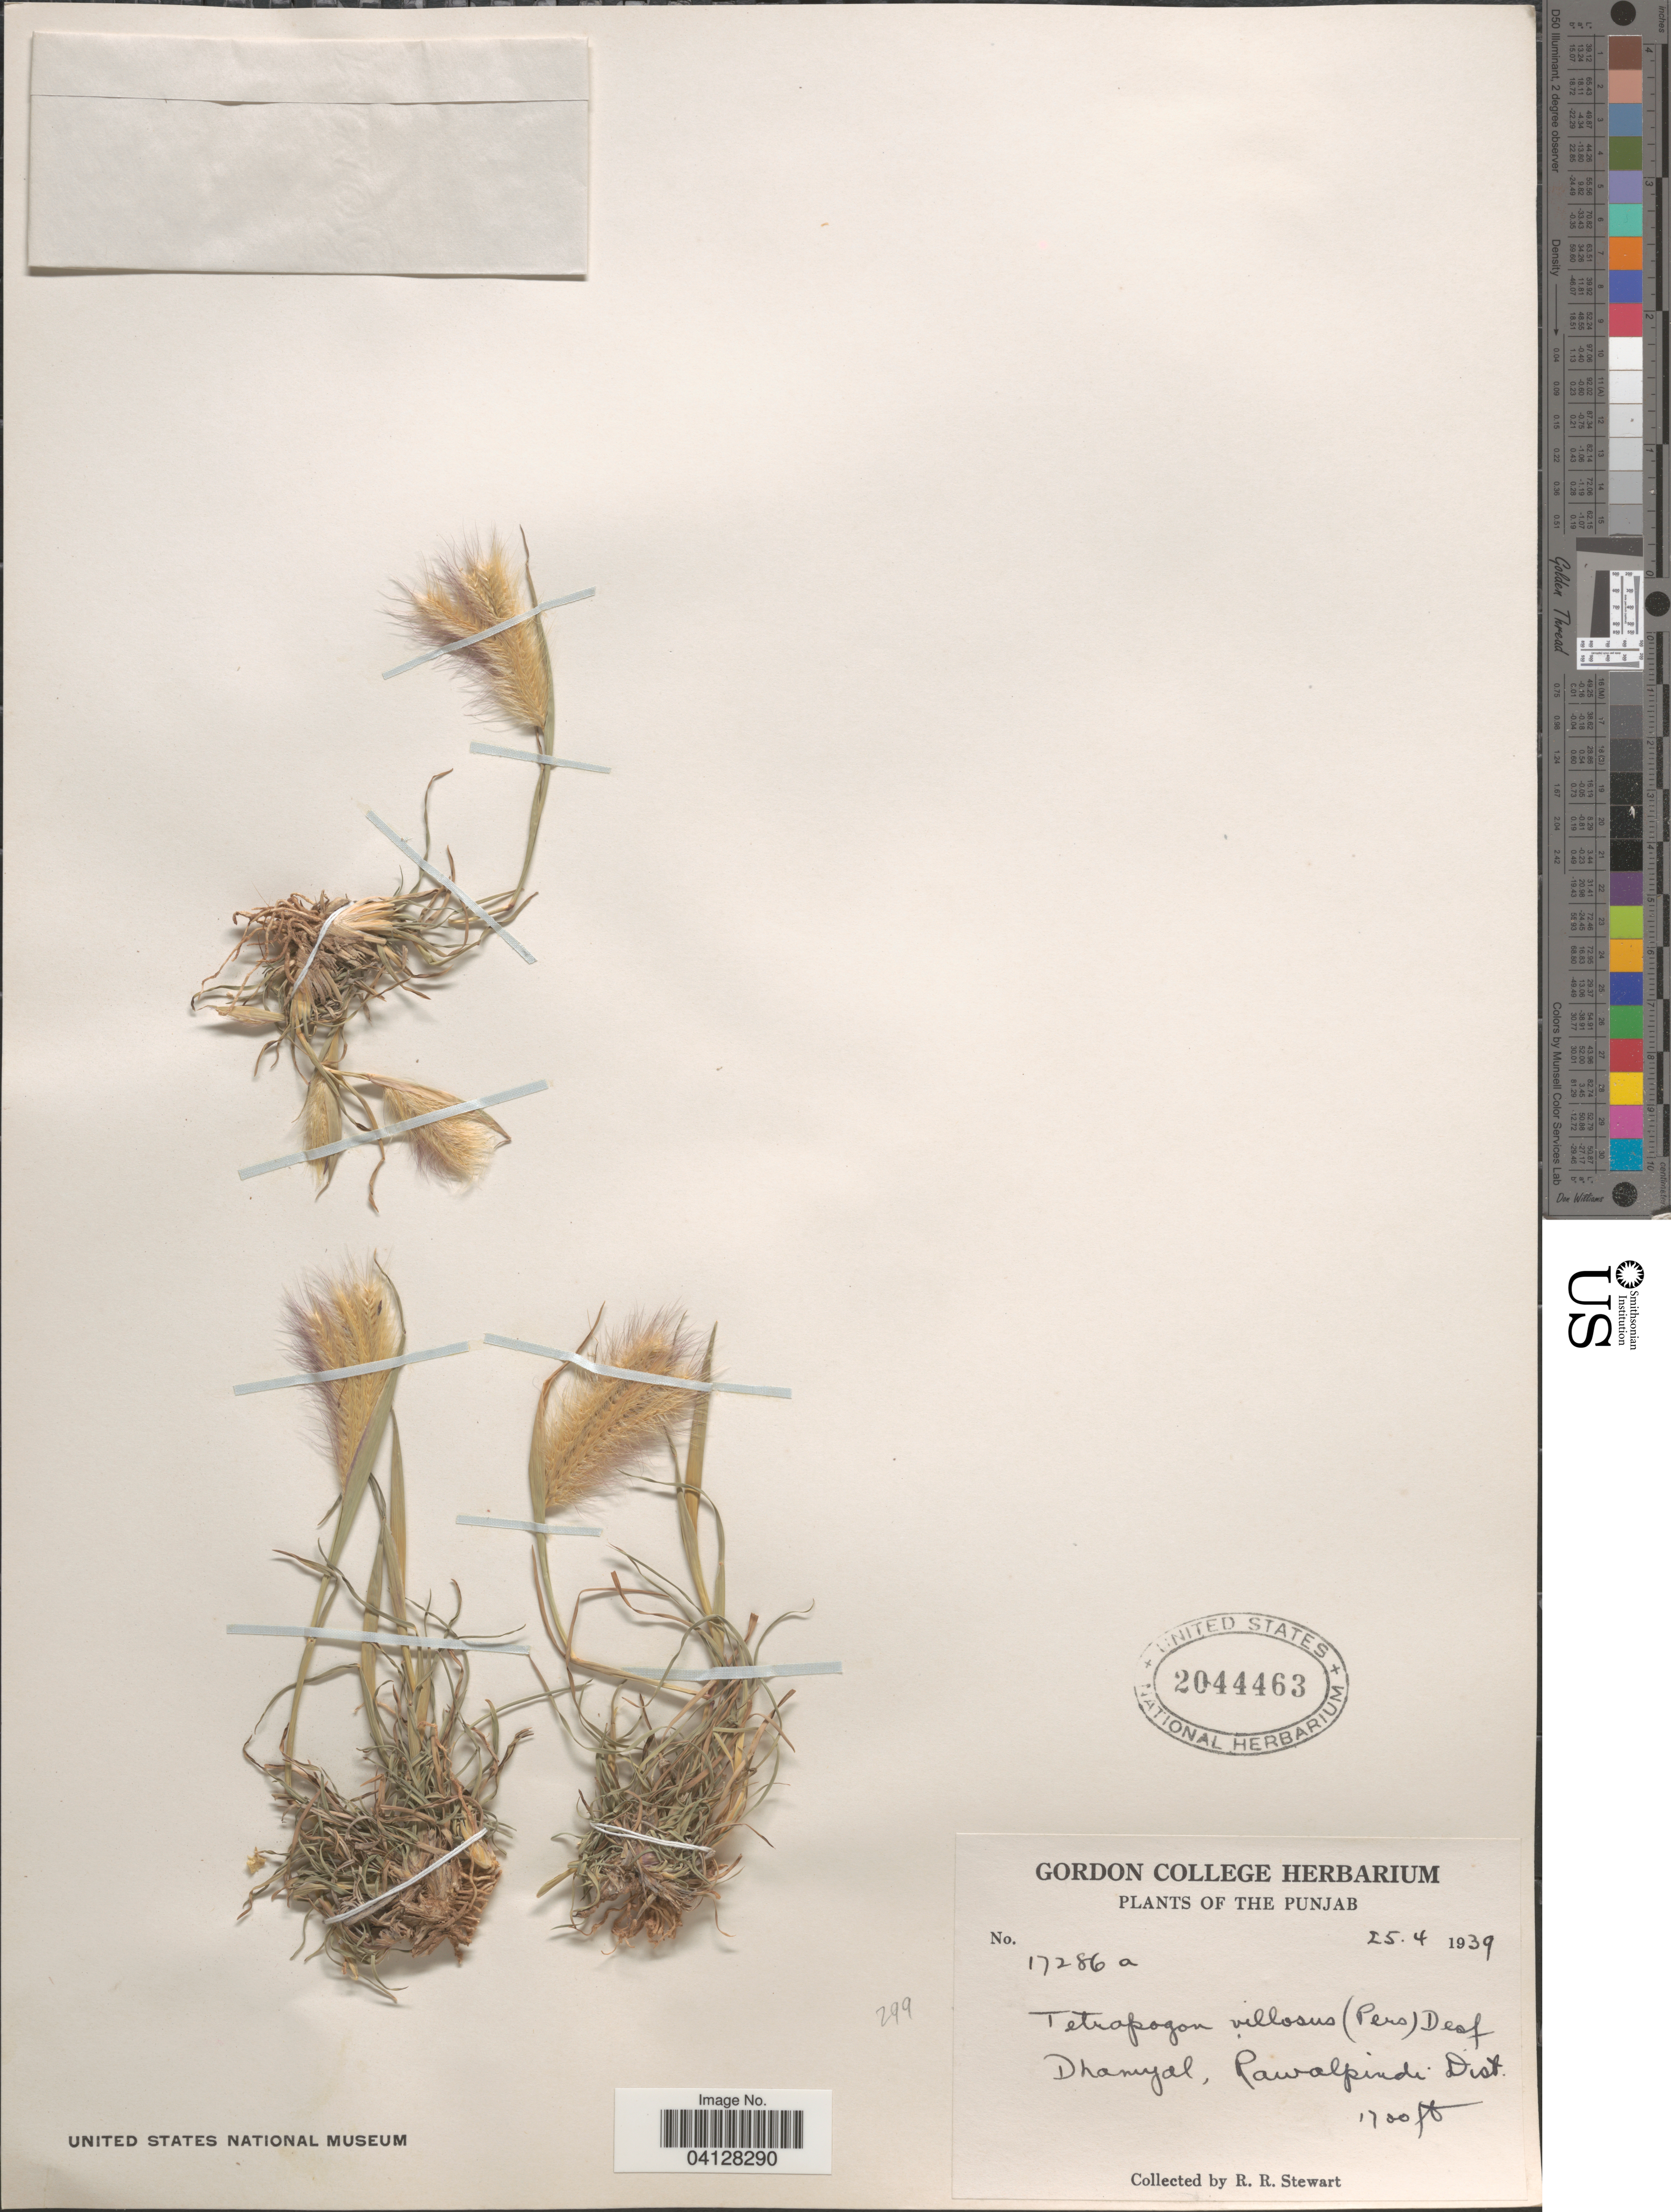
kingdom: Plantae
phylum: Tracheophyta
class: Liliopsida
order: Poales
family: Poaceae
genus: Tetrapogon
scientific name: Tetrapogon villosus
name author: Desf.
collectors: R. Stewart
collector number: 17286a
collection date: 1939-04-25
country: Pakistan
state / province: Punjab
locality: Dhamyal, Rawalpindi Dist.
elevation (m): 518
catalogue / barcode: US 2044463